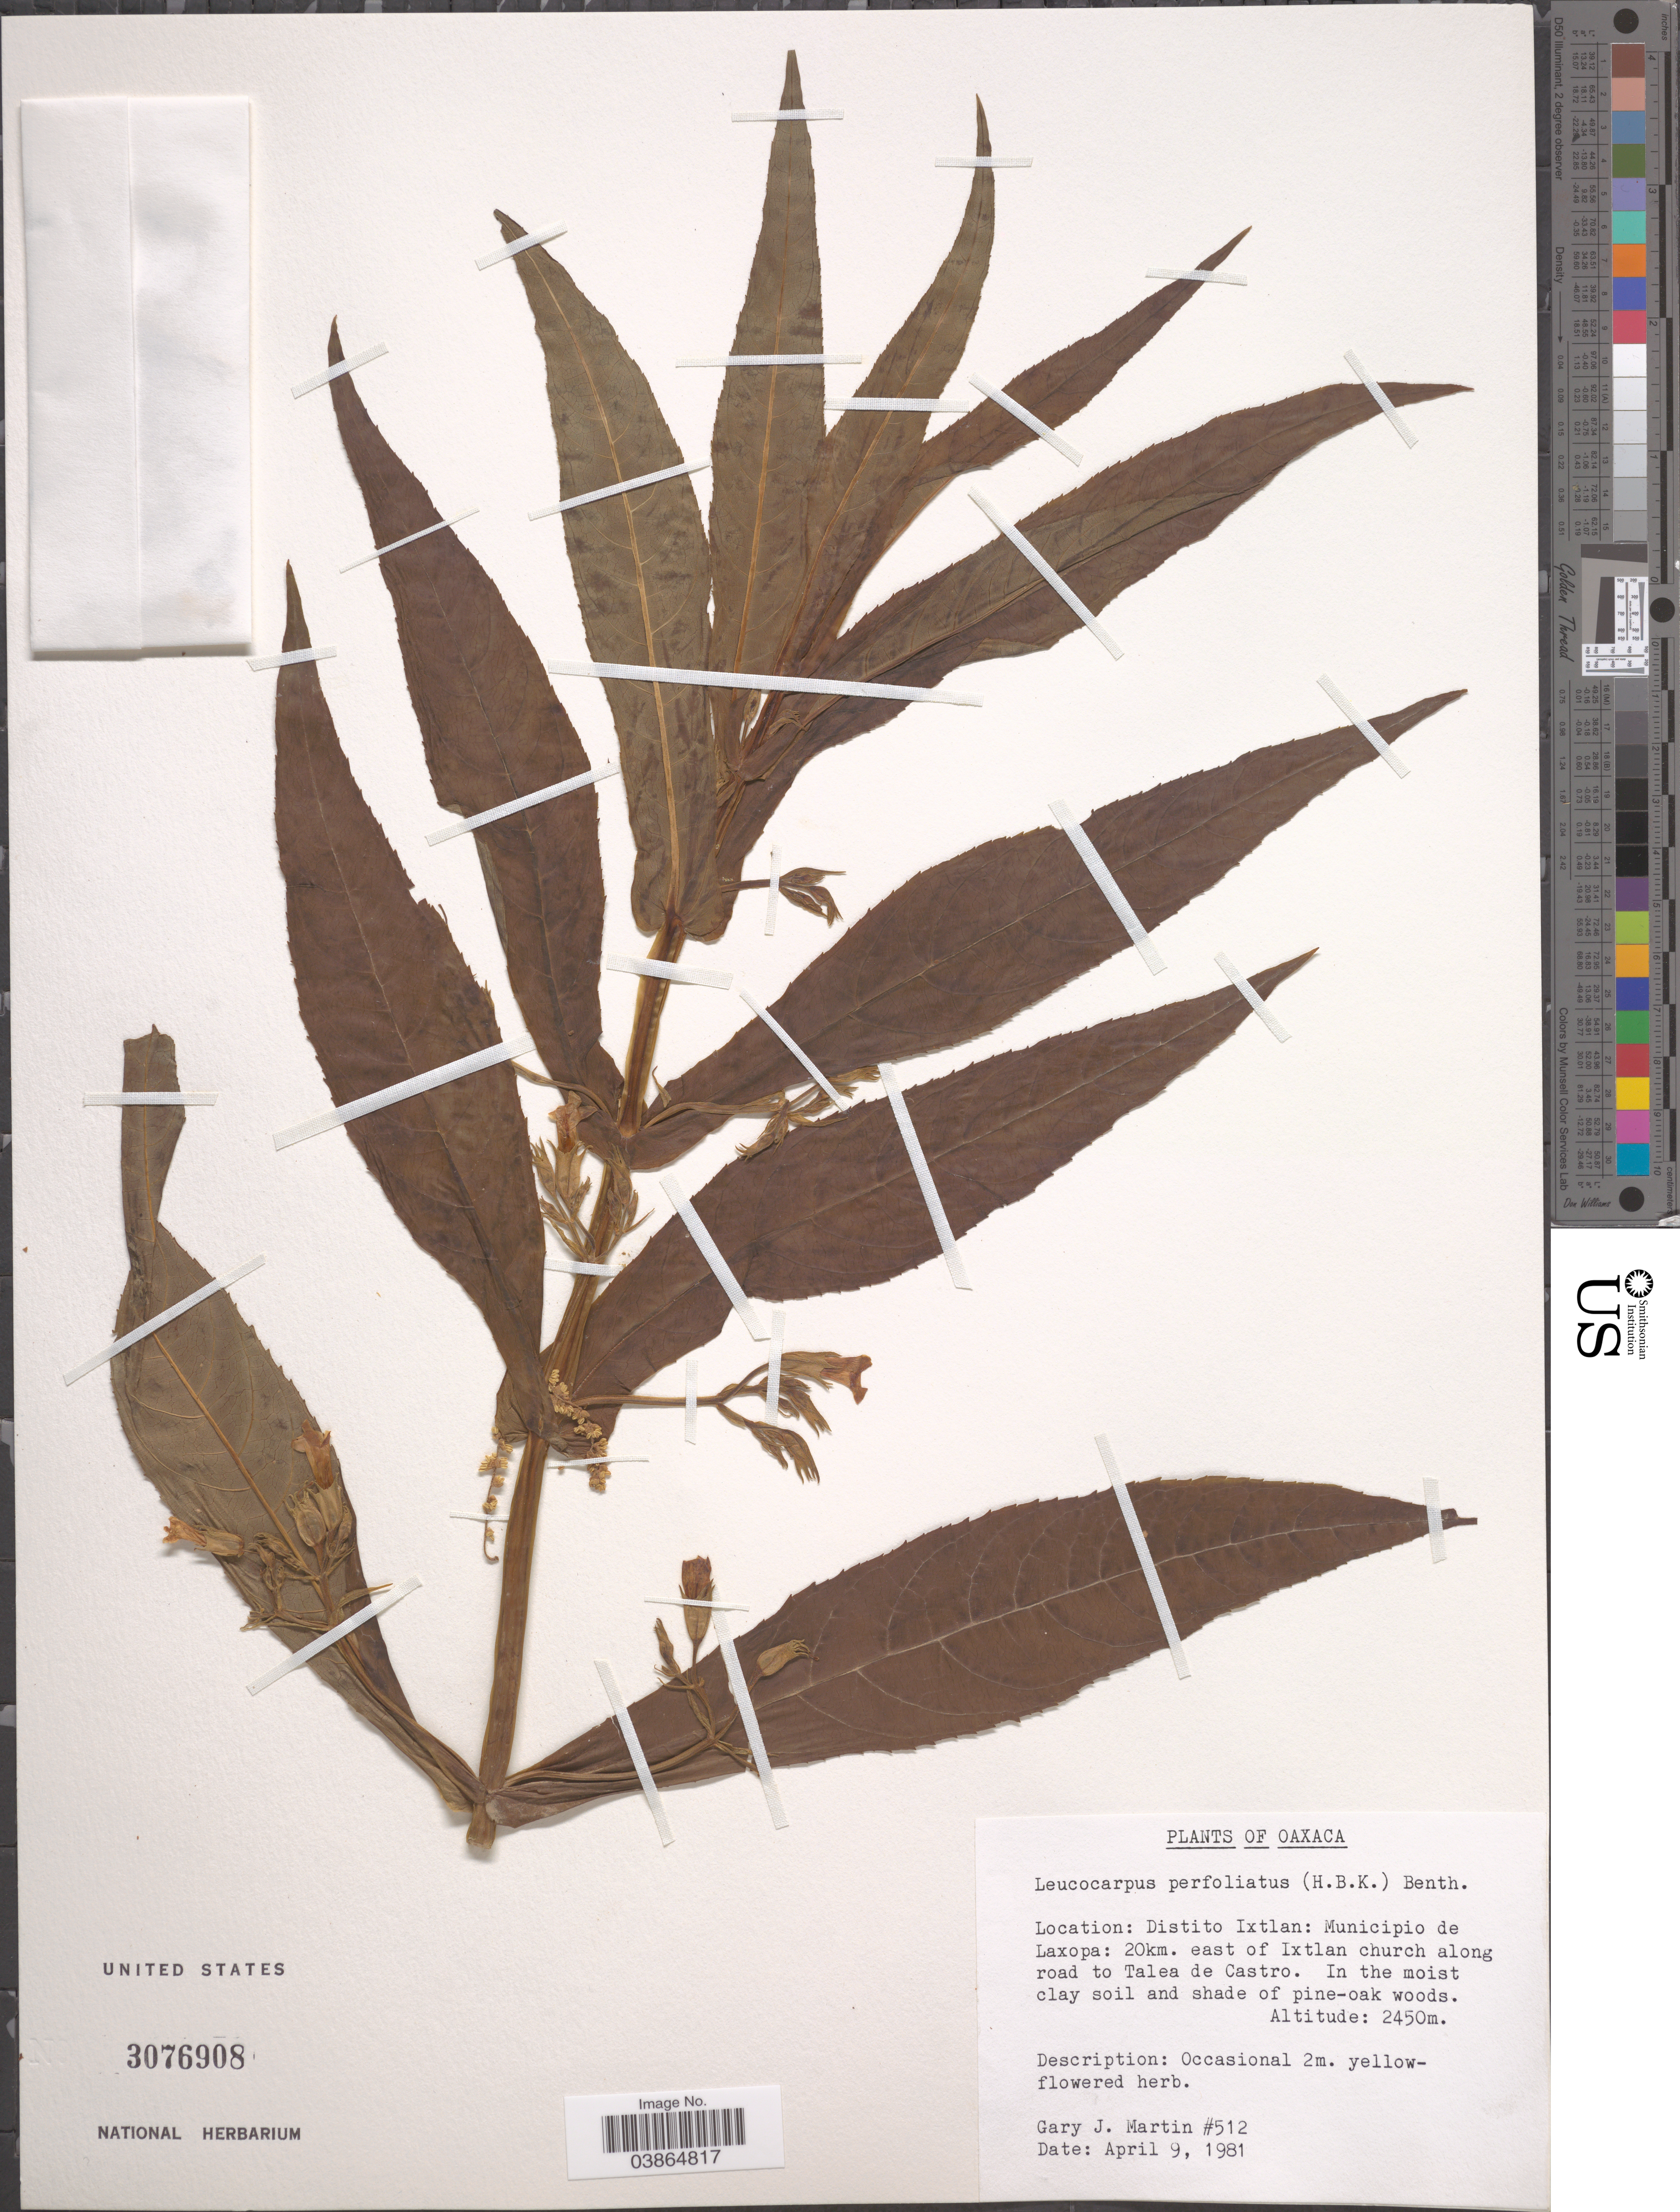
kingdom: Plantae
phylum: Tracheophyta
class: Magnoliopsida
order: Lamiales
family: Phrymaceae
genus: Leucocarpus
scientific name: Leucocarpus alatus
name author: D. Don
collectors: G. J. Martin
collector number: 512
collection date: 1981-04-09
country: Mexico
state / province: Oaxaca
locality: Distito Ixtlan: Municipio de Laxopa: 20km. east of Ixtlan church along road to Talea de Castro.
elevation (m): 2450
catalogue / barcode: US 3076908